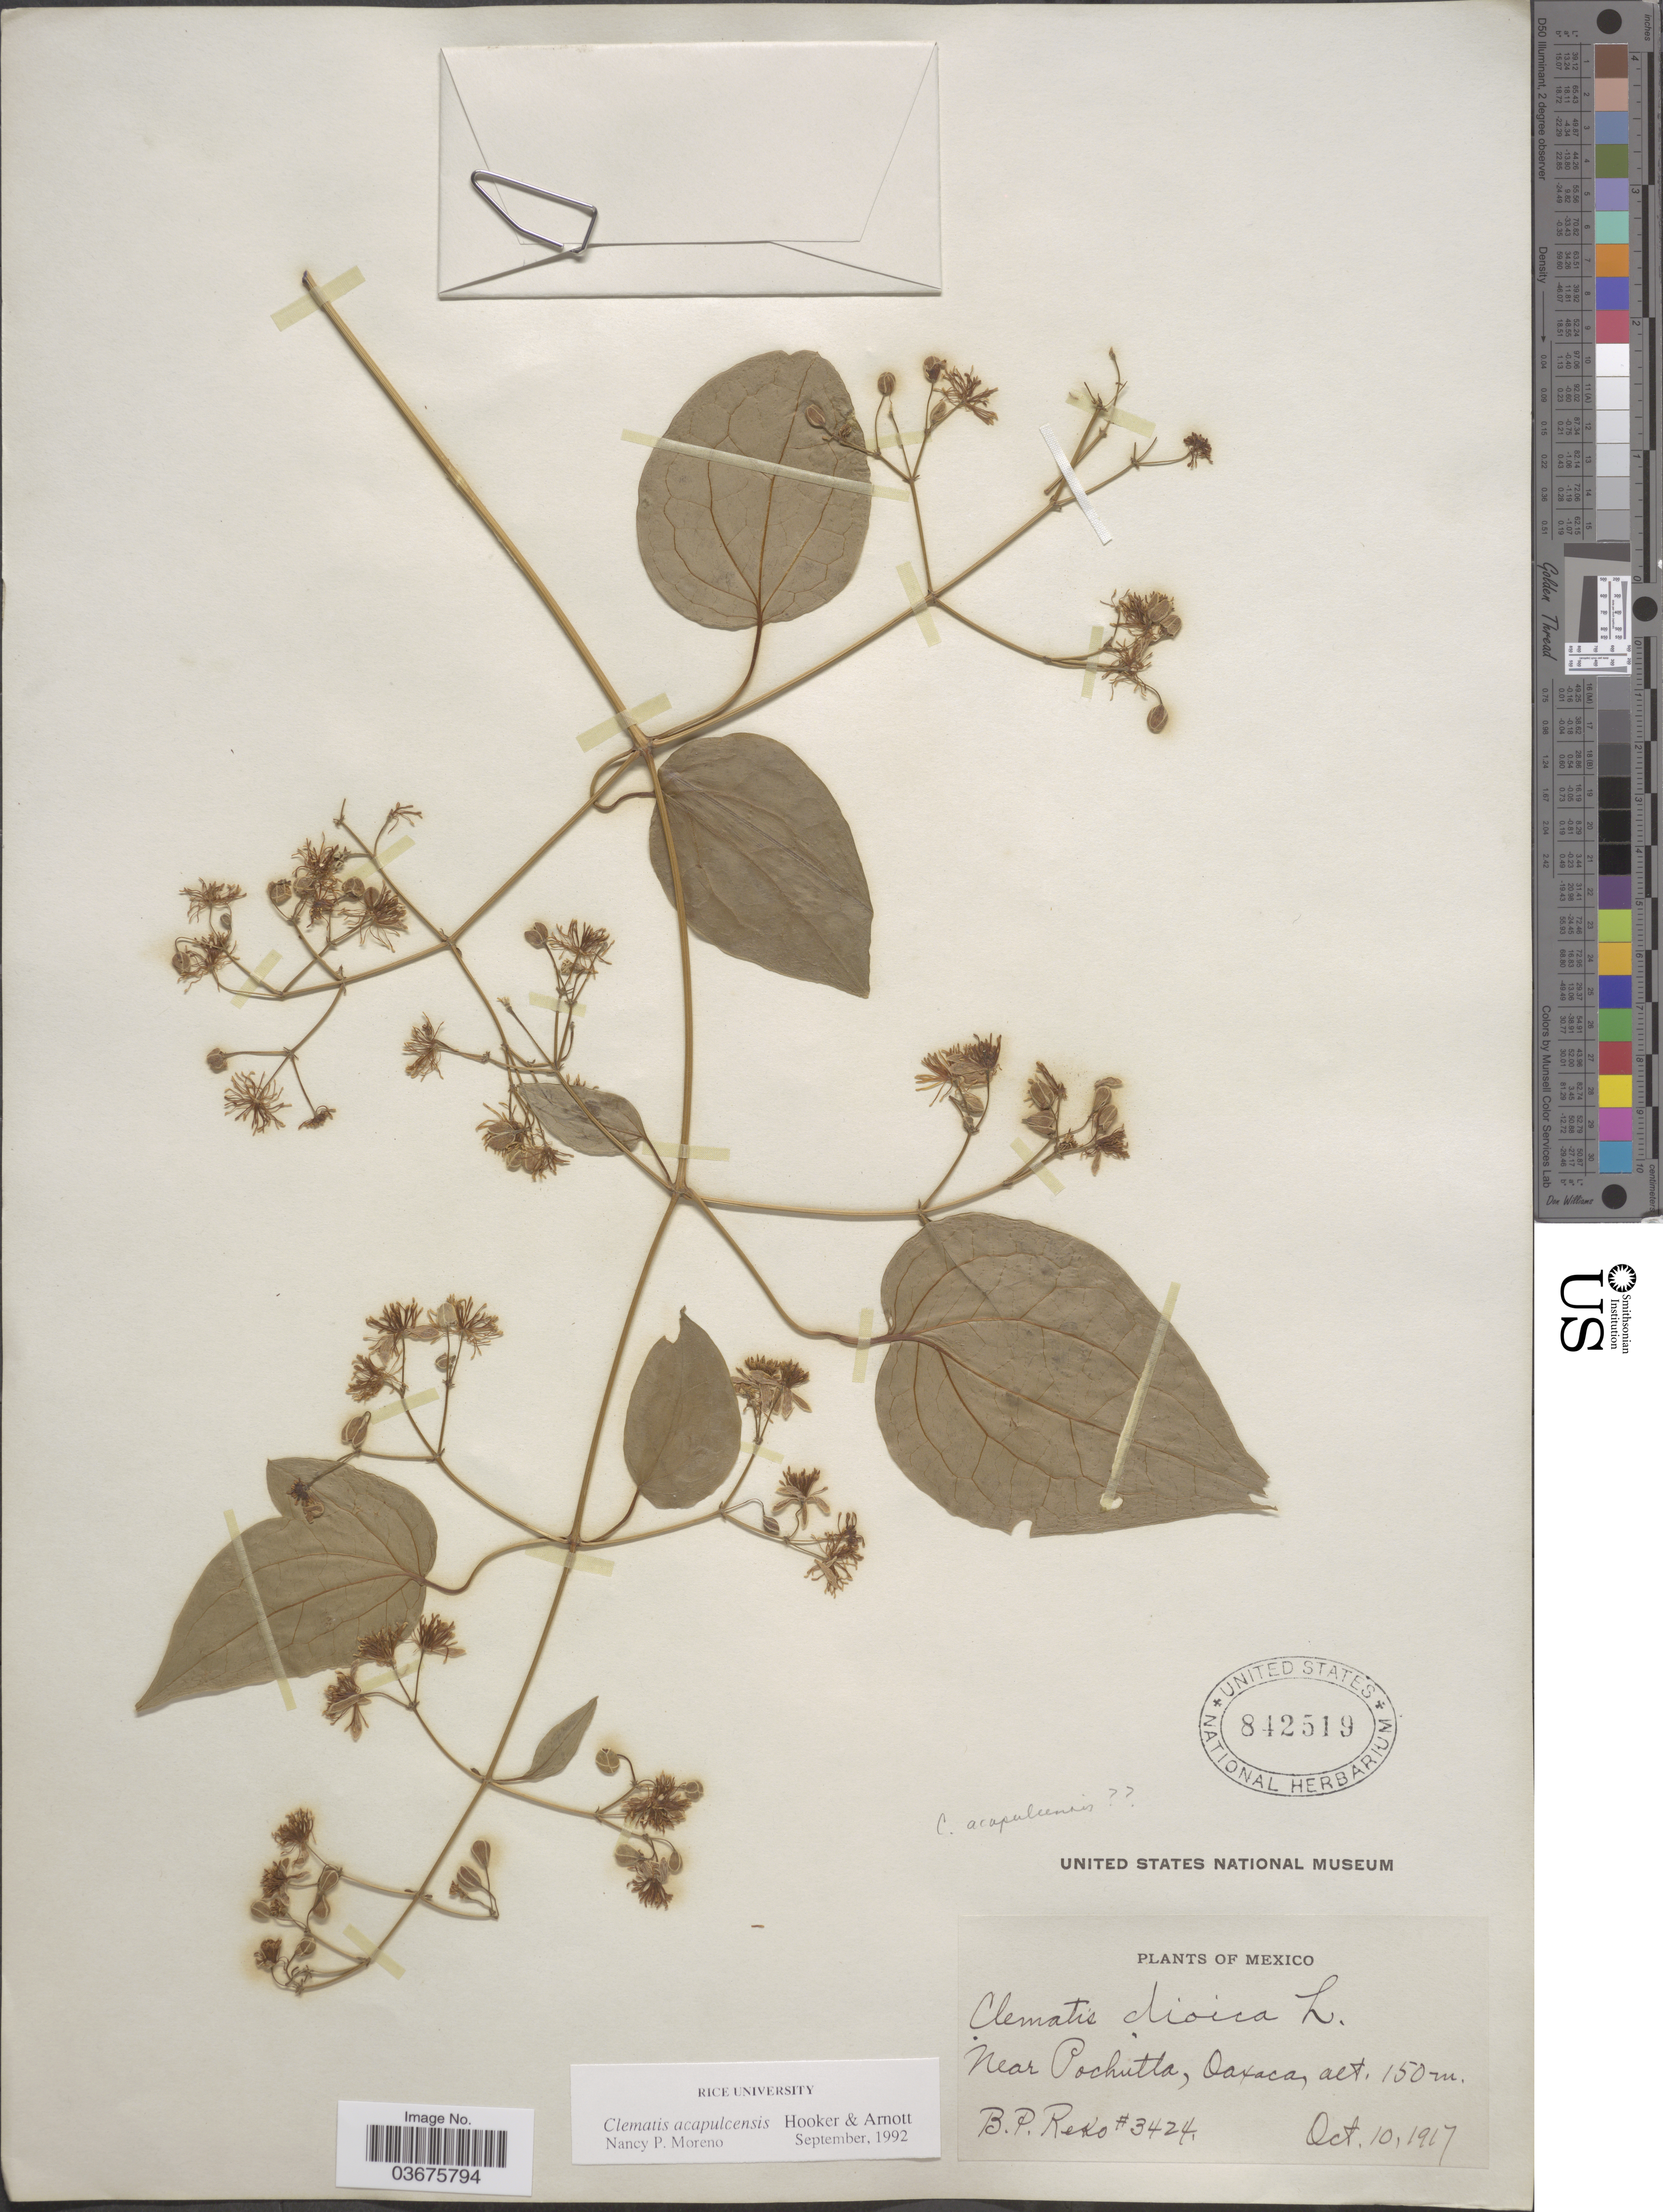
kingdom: Plantae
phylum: Tracheophyta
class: Magnoliopsida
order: Ranunculales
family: Ranunculaceae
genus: Clematis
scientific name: Clematis acapulcensis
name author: Hook. & Arn.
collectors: B. P. Reko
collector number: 3424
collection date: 1917-10-10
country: Mexico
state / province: Oaxaca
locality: Near Pochutla.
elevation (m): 150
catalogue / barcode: US 842519